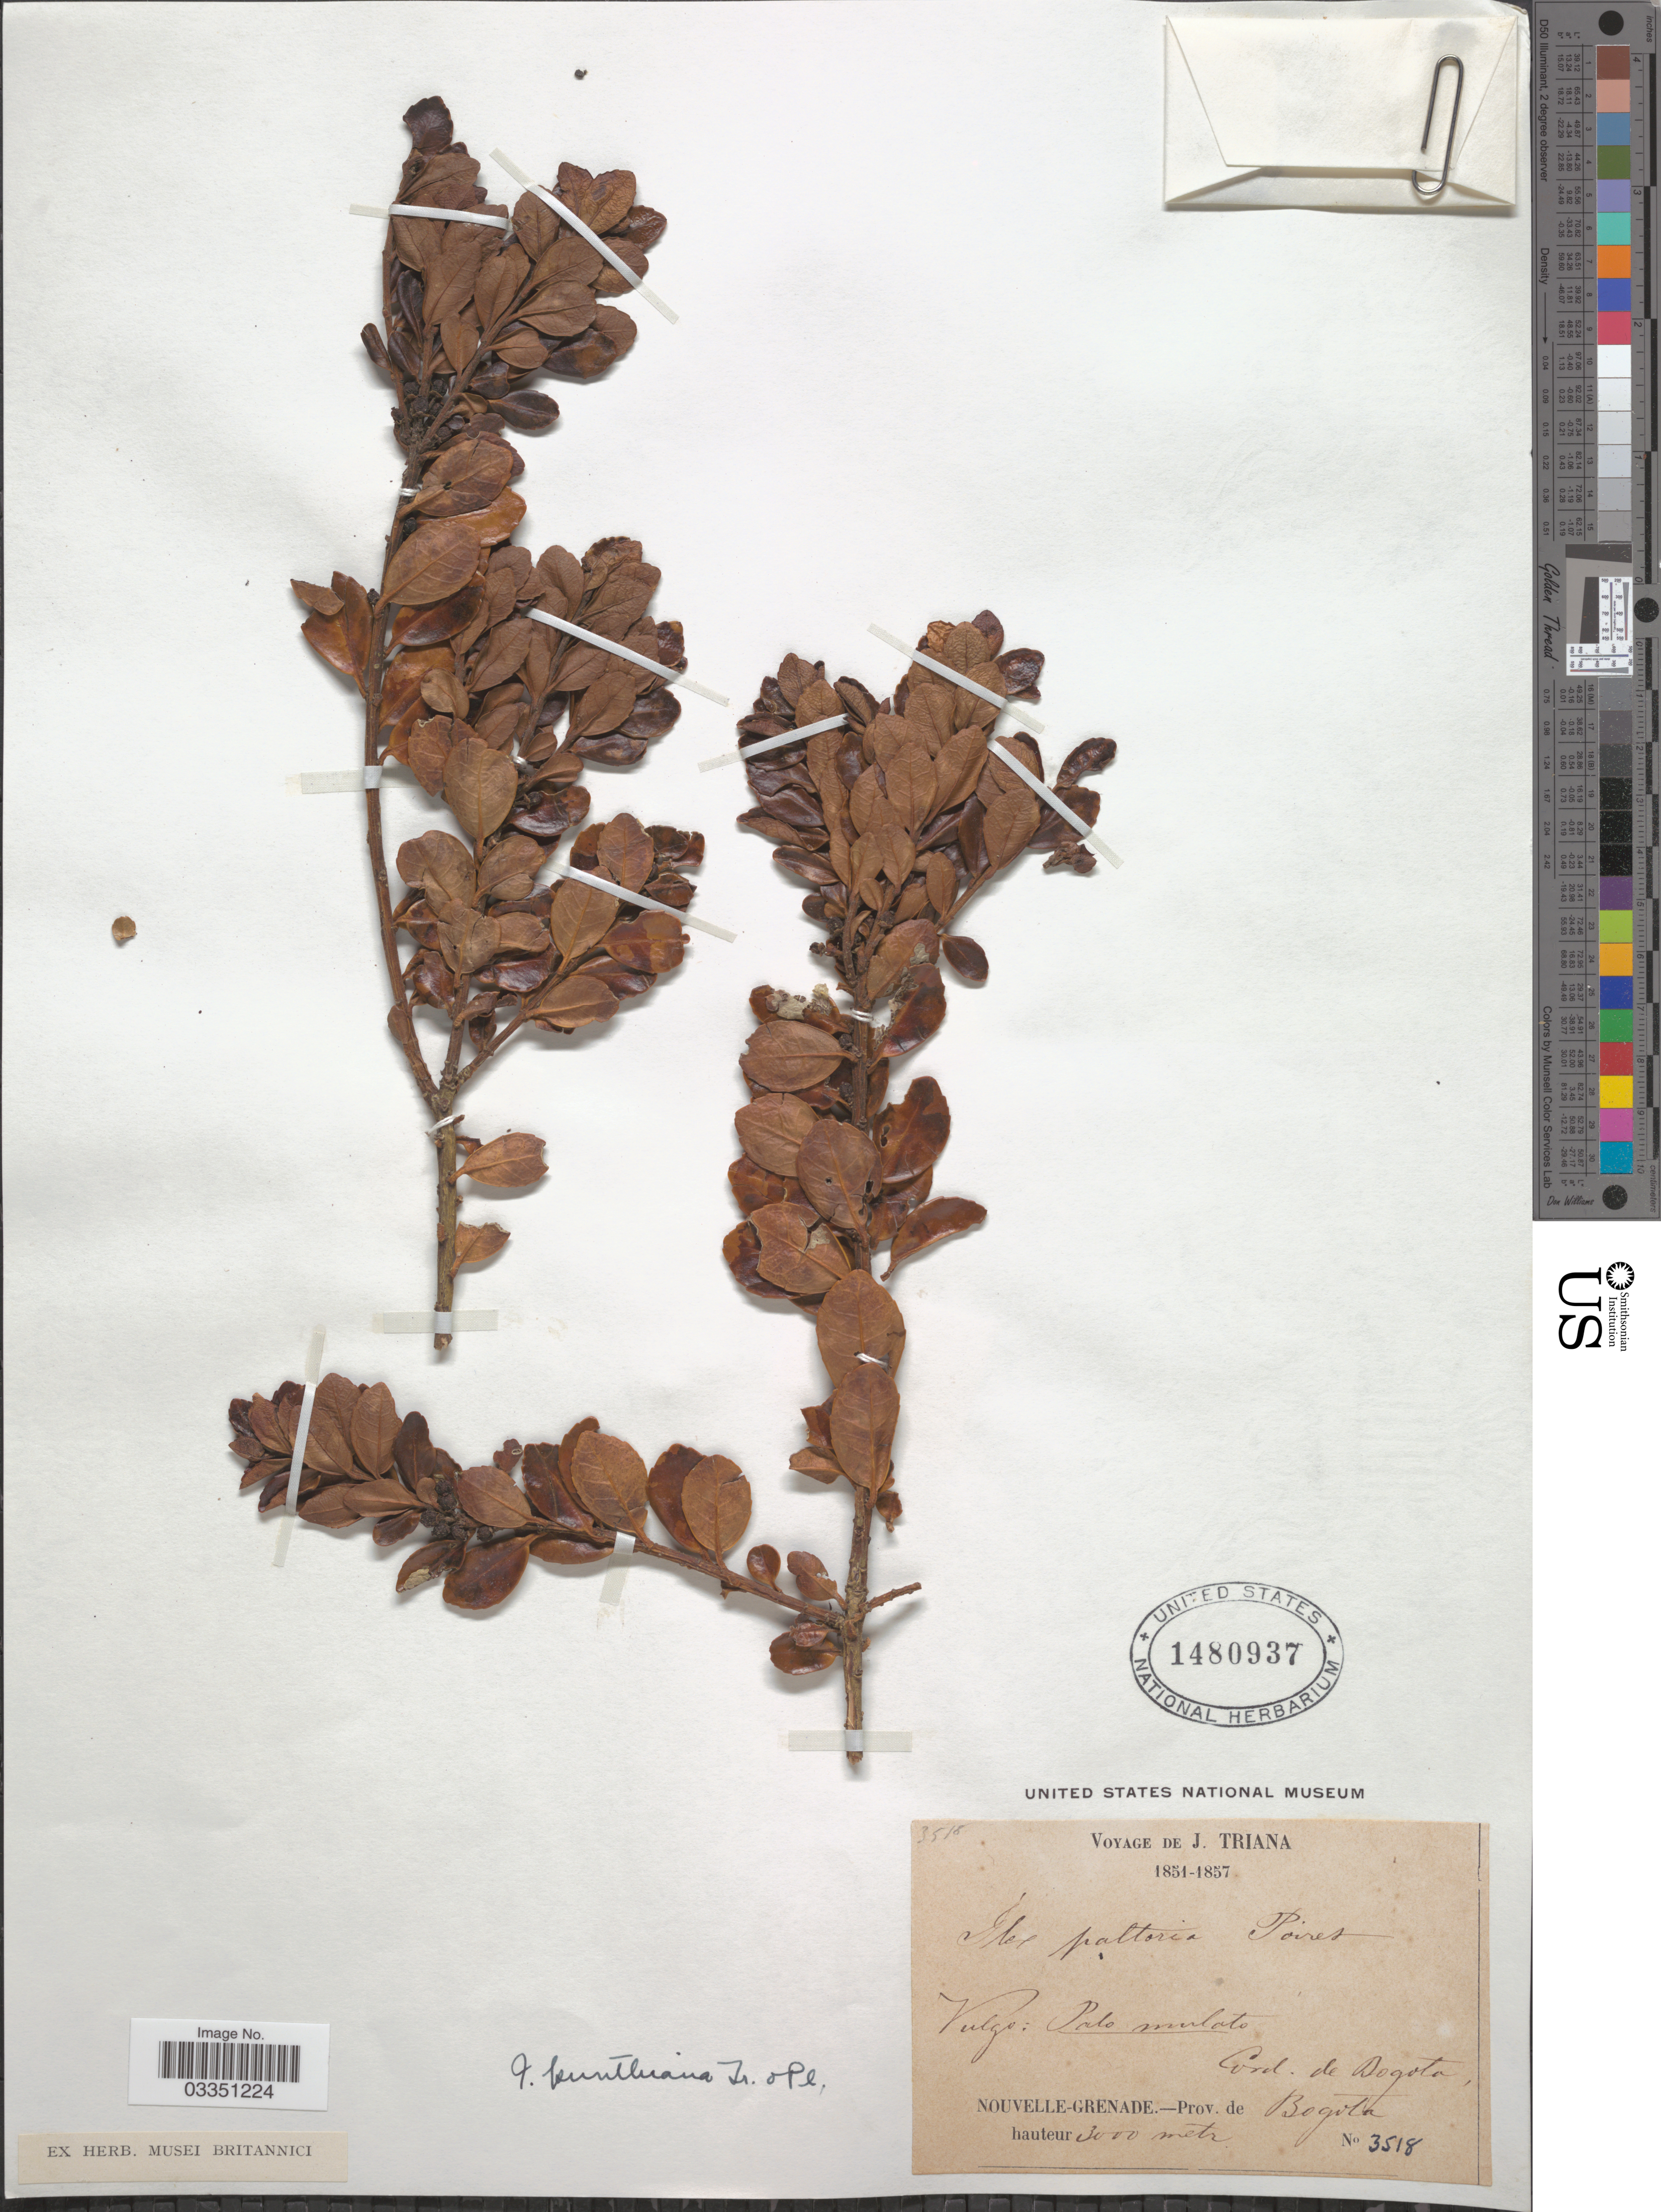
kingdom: Plantae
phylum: Tracheophyta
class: Magnoliopsida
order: Aquifoliales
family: Aquifoliaceae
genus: Ilex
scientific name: Ilex kunthiana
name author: Triana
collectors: J. Triana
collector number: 3518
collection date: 1851/1857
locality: Nouvelle-Grenade.- Prov. de Bogota. Cord. de Bogota.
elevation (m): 3000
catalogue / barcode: US 1480937